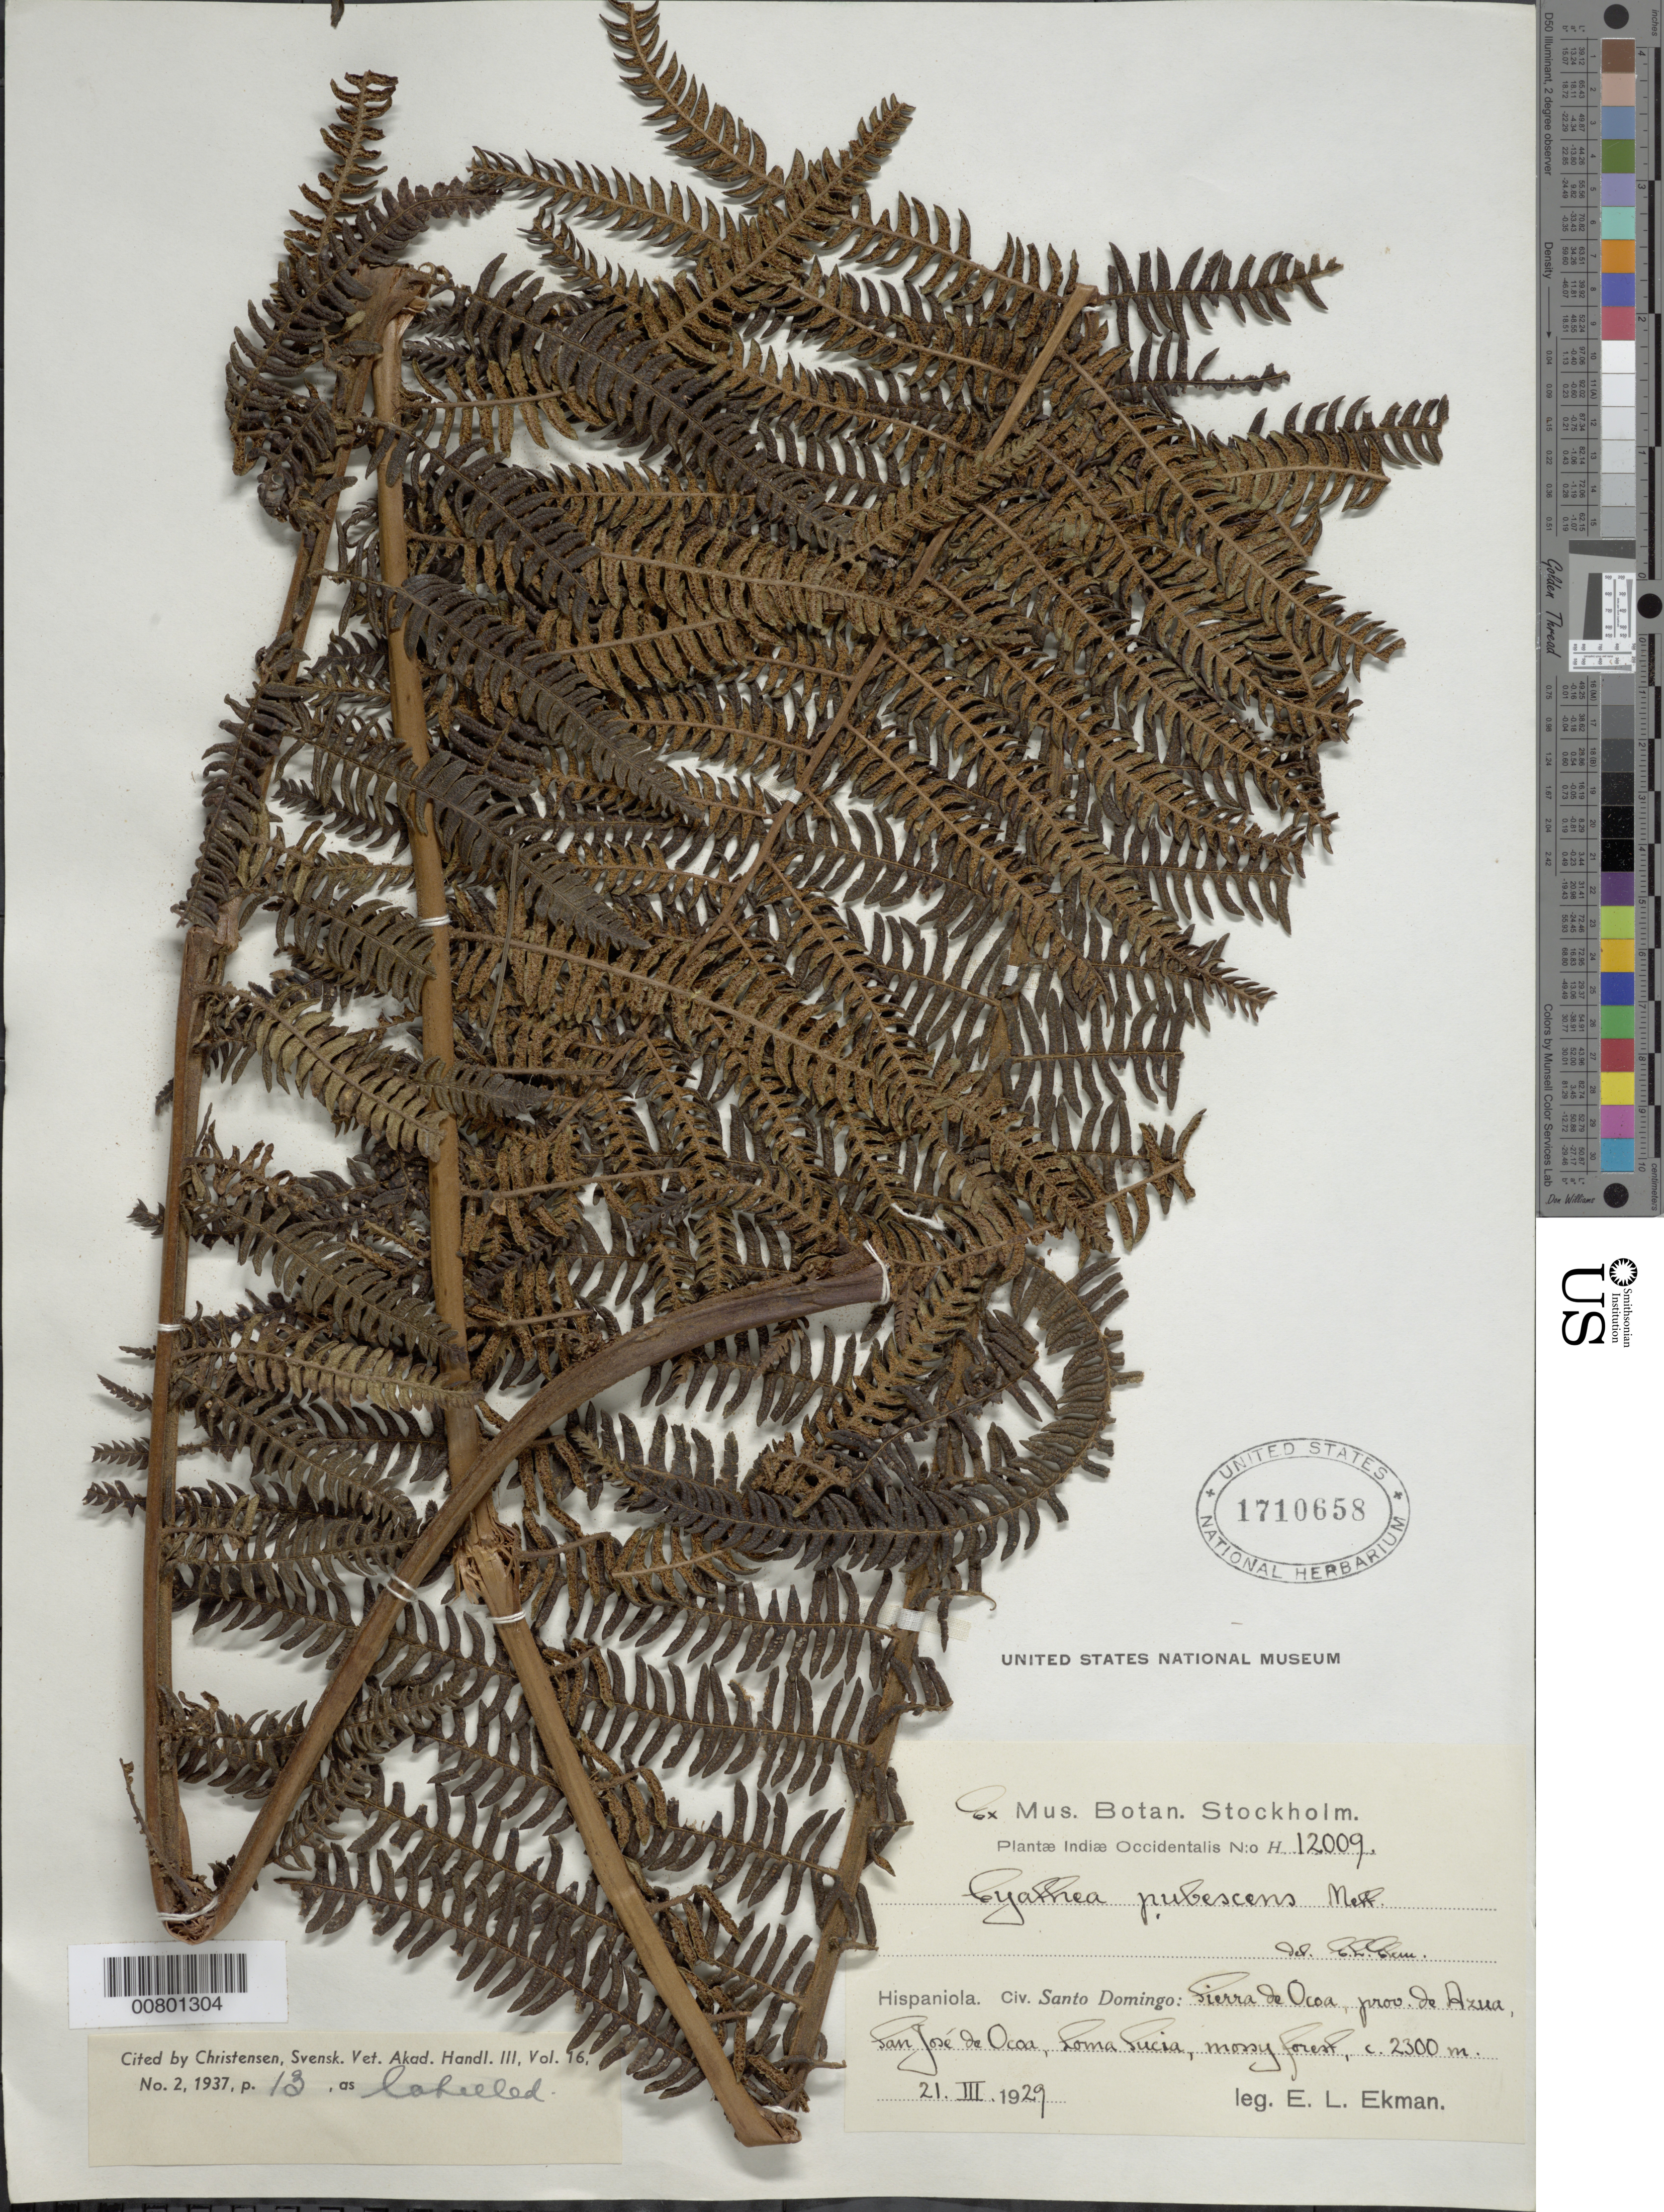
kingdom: Plantae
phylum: Tracheophyta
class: Polypodiopsida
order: Cyatheales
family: Cyatheaceae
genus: Alsophila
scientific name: Alsophila minor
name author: (D.C. Eaton) R.M. Tryon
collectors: E. L. Ekman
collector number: H 12009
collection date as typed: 21 Mar 1929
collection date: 1929-03-21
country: Dominican Republic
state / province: Azua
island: Hispaniola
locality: Sierra de Ocoa, San José de Ocoa, Loma Lucia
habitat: Mossy forest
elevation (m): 2300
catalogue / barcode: US 1710658